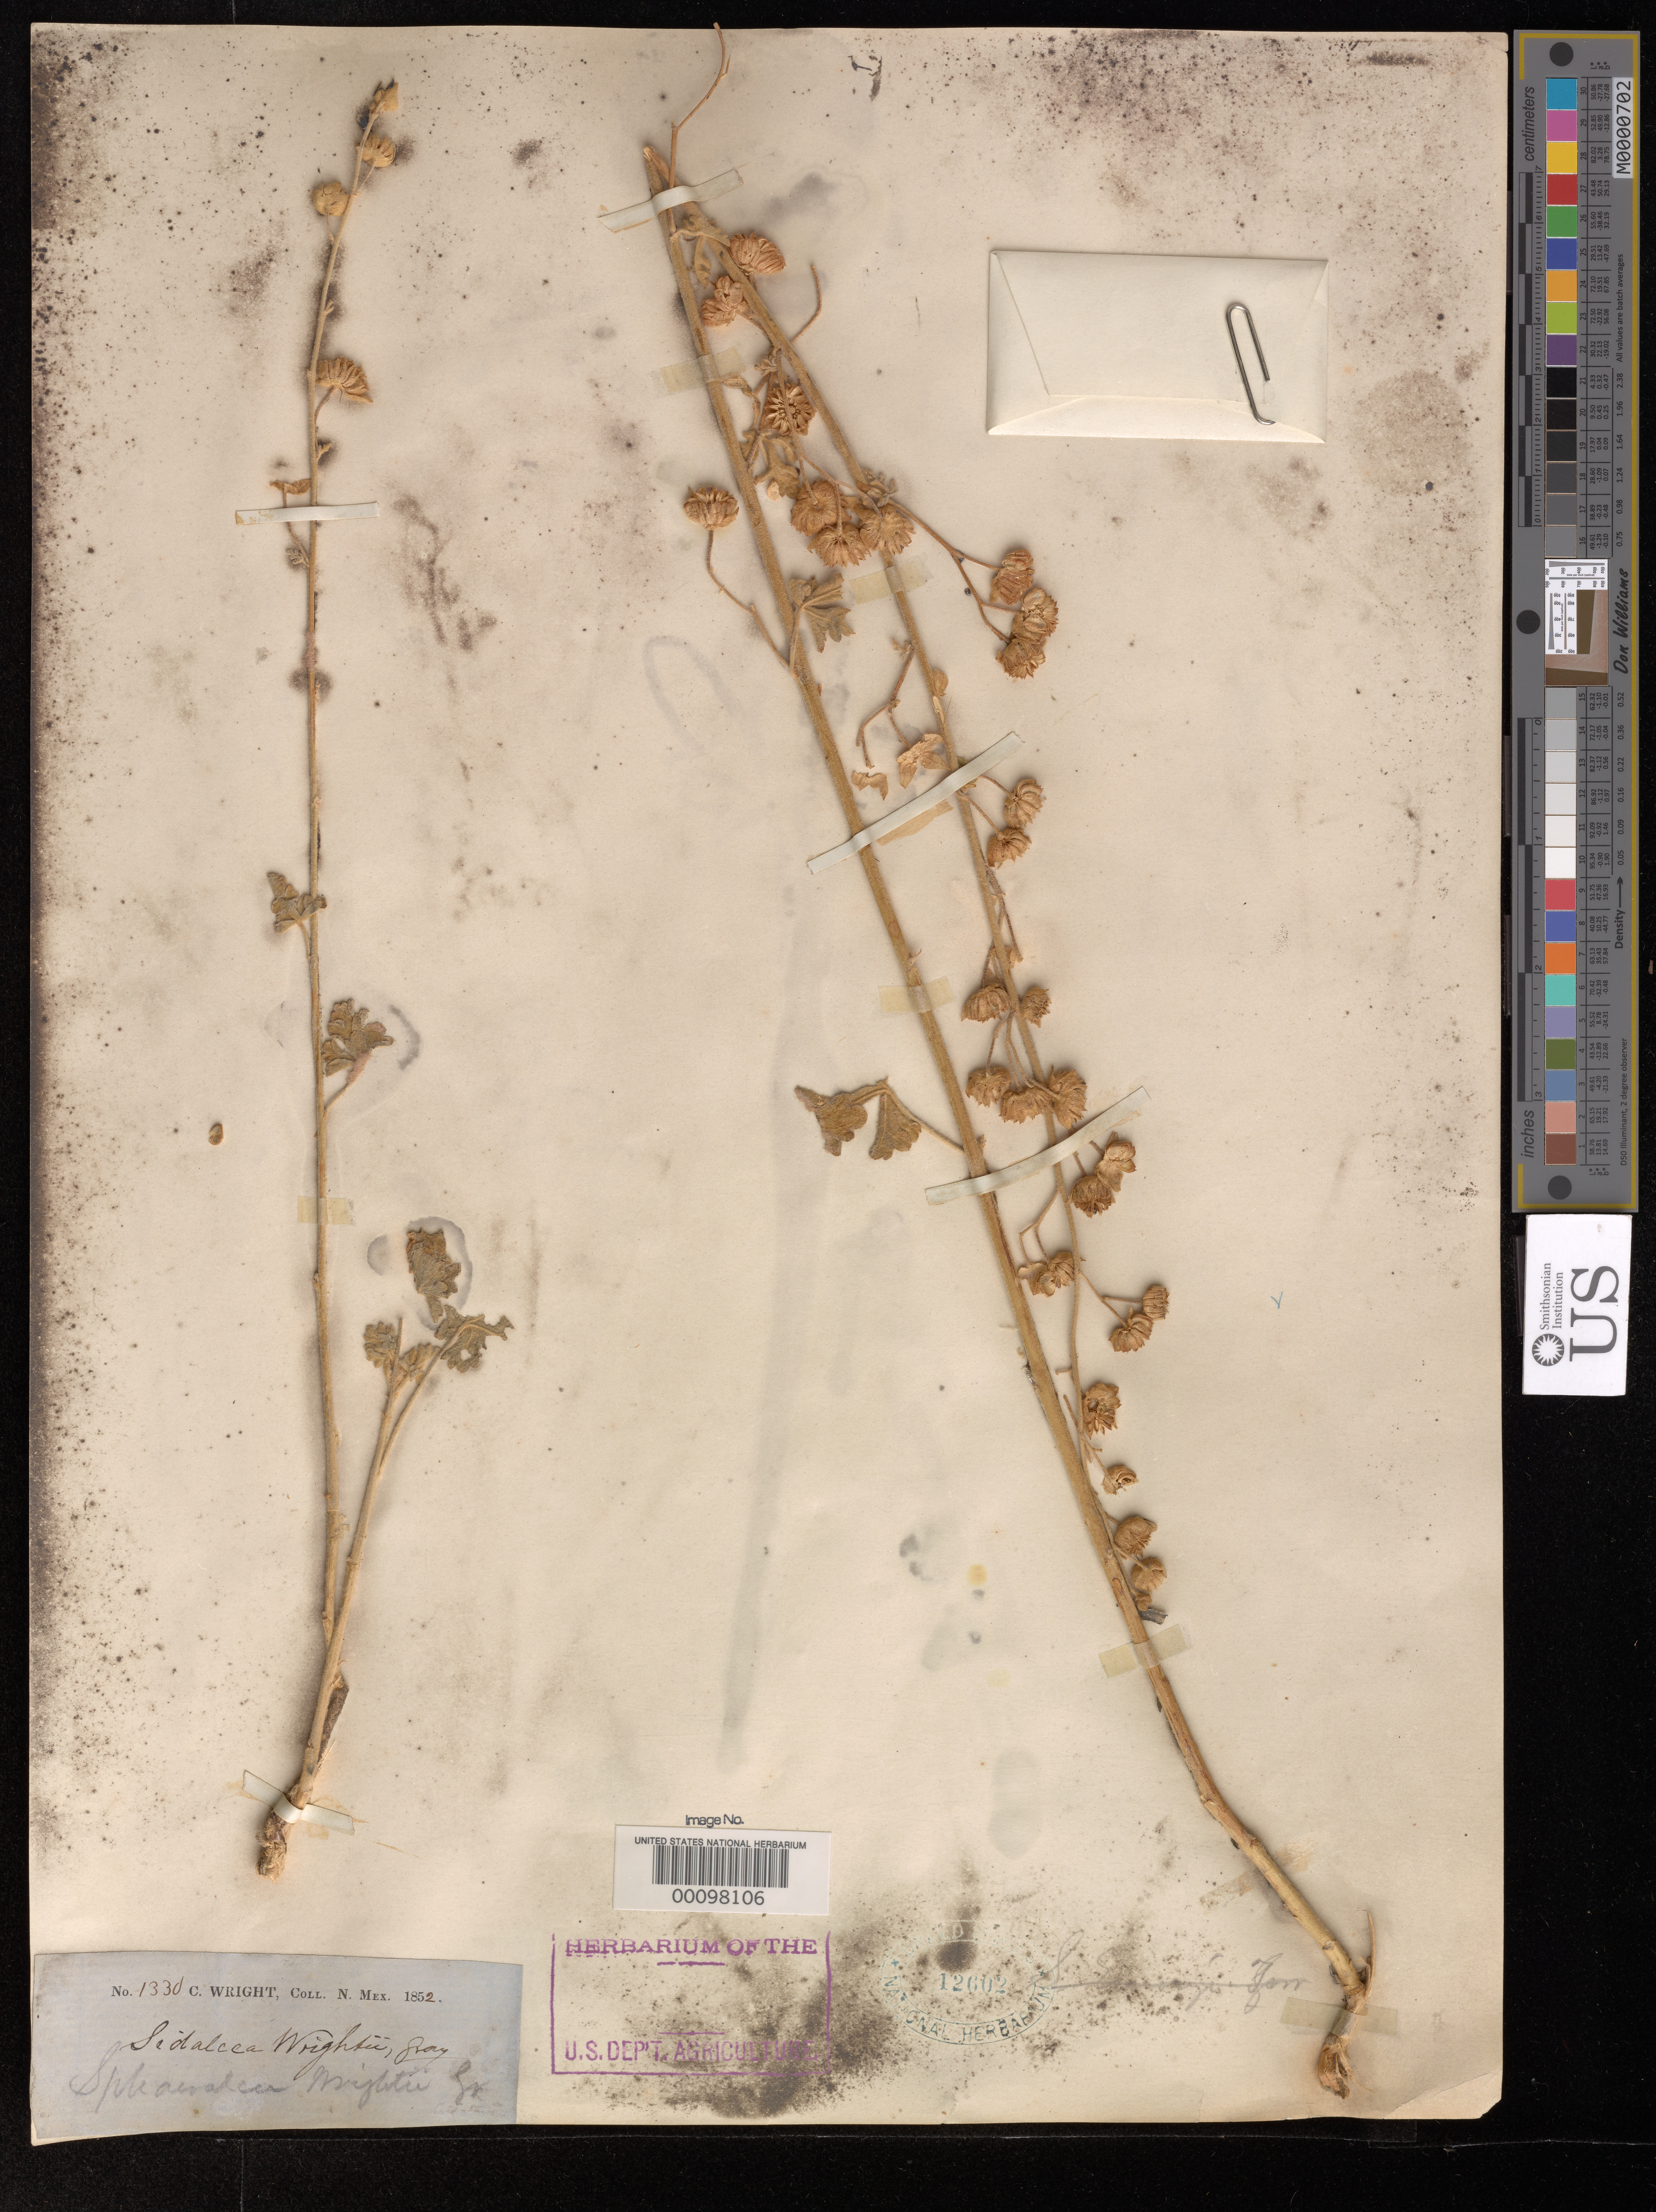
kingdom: Plantae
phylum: Tracheophyta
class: Magnoliopsida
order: Malvales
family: Malvaceae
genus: Sphaeralcea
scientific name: Sphaeralcea wrightii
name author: A. Gray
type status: Type Collection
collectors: C. Wright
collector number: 1330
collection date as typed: Apr 1852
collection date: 1852-04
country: Mexico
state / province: Chihuahua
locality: Near Lake Santa Maria.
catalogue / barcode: US 12602